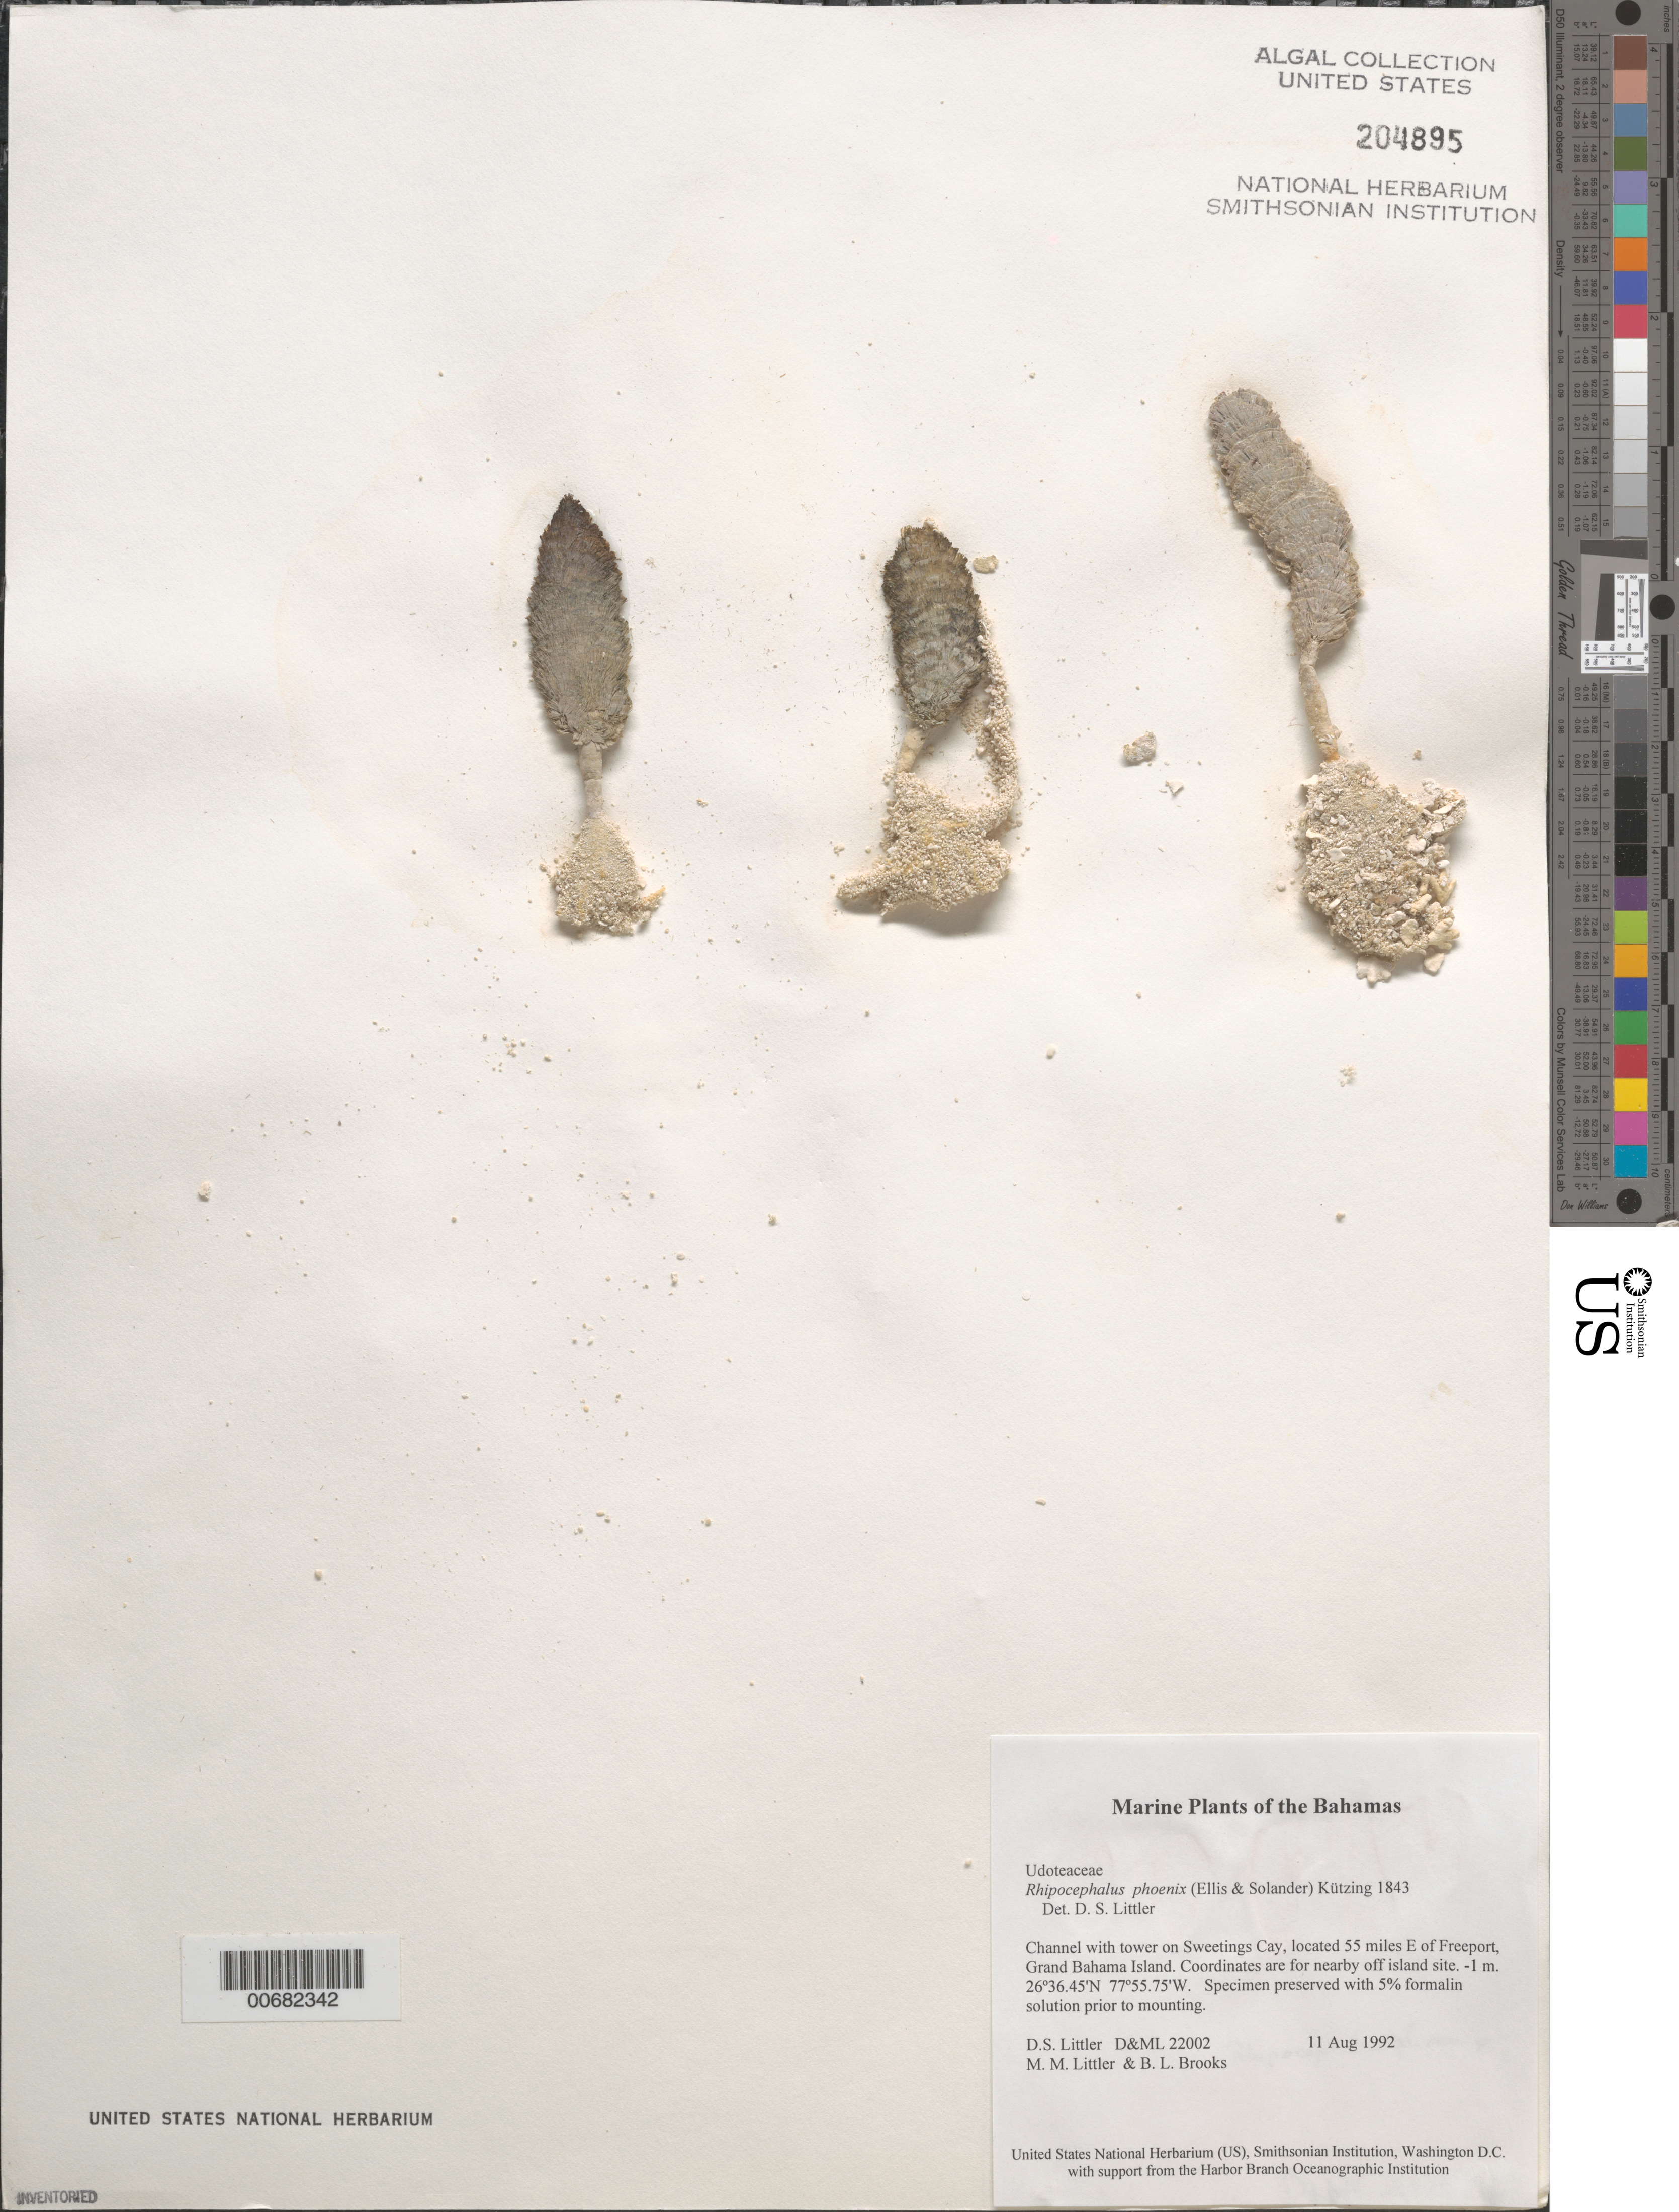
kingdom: Plantae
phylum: Chlorophyta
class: Ulvophyceae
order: Bryopsidales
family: Udoteaceae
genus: Rhipocephalus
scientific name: Rhipocephalus phoenix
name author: (J. Ellis & Sol.) Kütz.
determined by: Littler, D. S.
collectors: D. S. Littler, M. M. Littler & B. Brooks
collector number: D&ML 22002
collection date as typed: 11 Aug 1992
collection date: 1992-08-11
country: Bahamas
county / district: Grand Bahama District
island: Sweetings Cay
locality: Off Sweetings Cay, 55 miles east of Freeport, Grand Bahama Island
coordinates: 26 36.45' N, 77 55.75' W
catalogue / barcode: US 204895